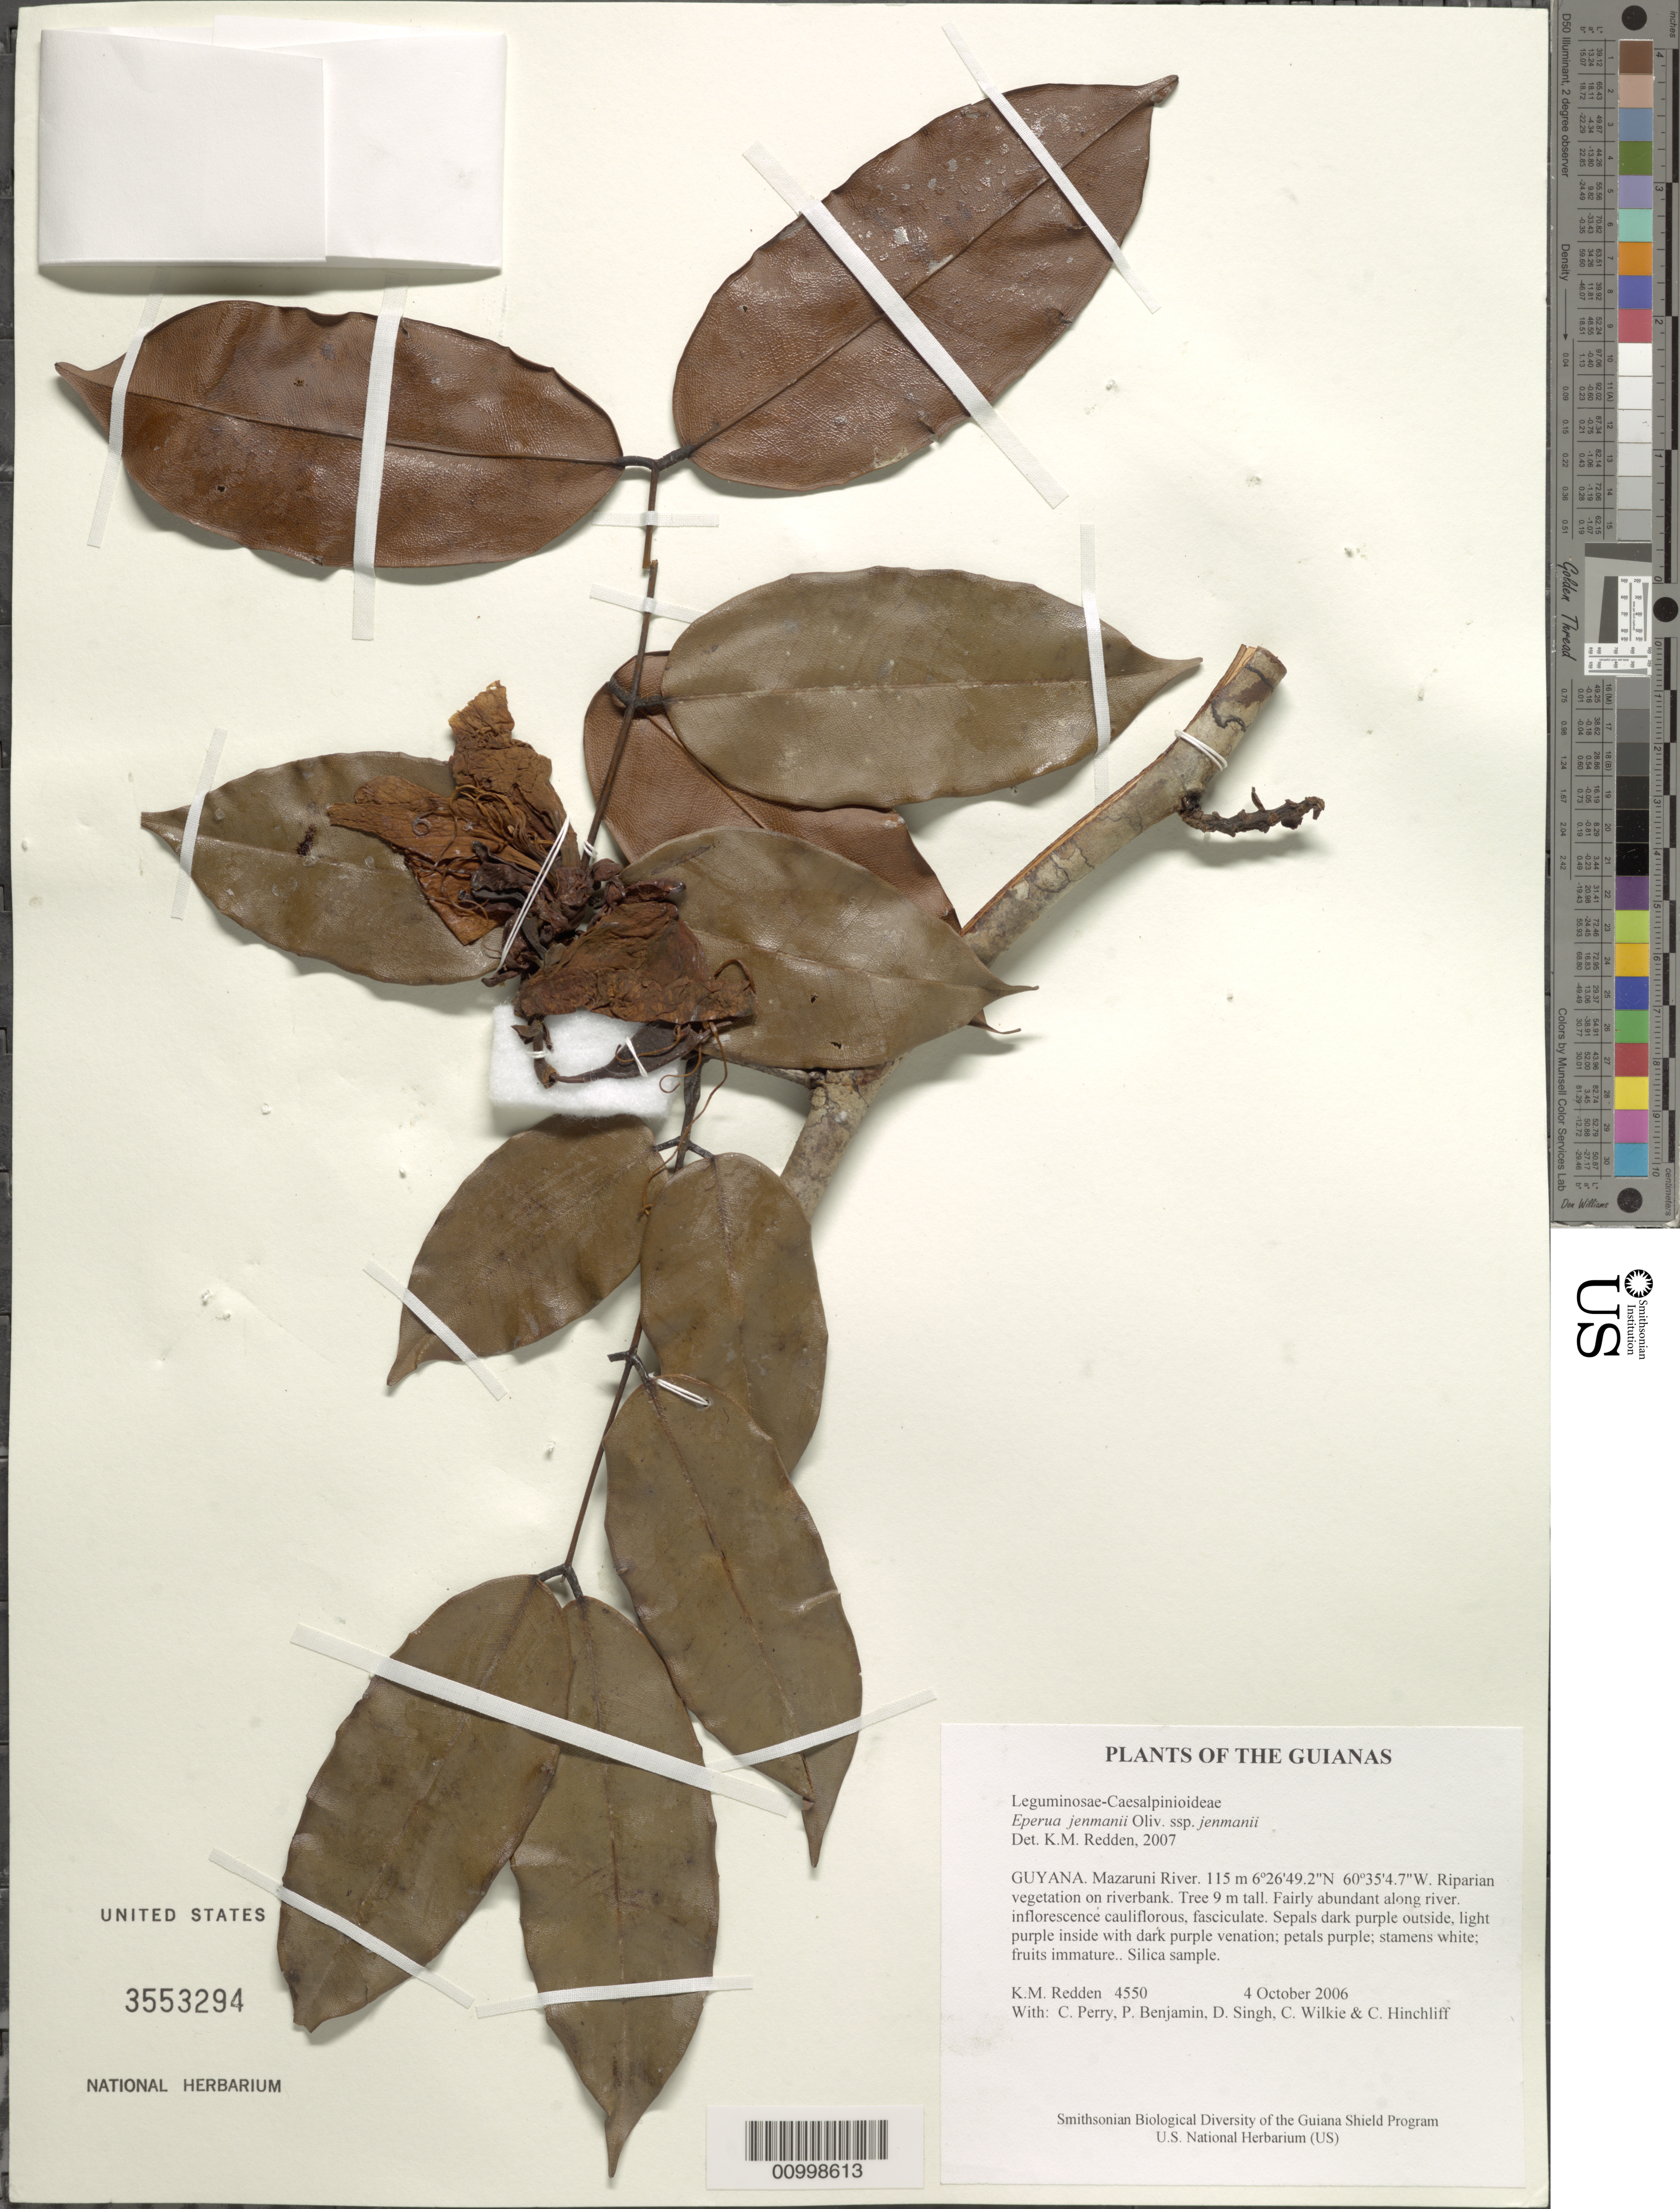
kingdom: Plantae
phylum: Tracheophyta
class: Magnoliopsida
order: Fabales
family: Fabaceae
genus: Eperua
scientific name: Eperua jenmanii subsp. jenmanii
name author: Oliv.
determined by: Redden, K. M.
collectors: K. M. Redden, C. Perry, P. Benjamin, D. Singh, C. Wilkie & C. E. Hinchliff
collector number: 4550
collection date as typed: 4 October 2006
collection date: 2006-10-04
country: Guyana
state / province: Cuyuni-Mazaruni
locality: Mazaruni River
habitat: Riparian vegetation on riverbank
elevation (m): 115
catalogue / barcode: US 3553294